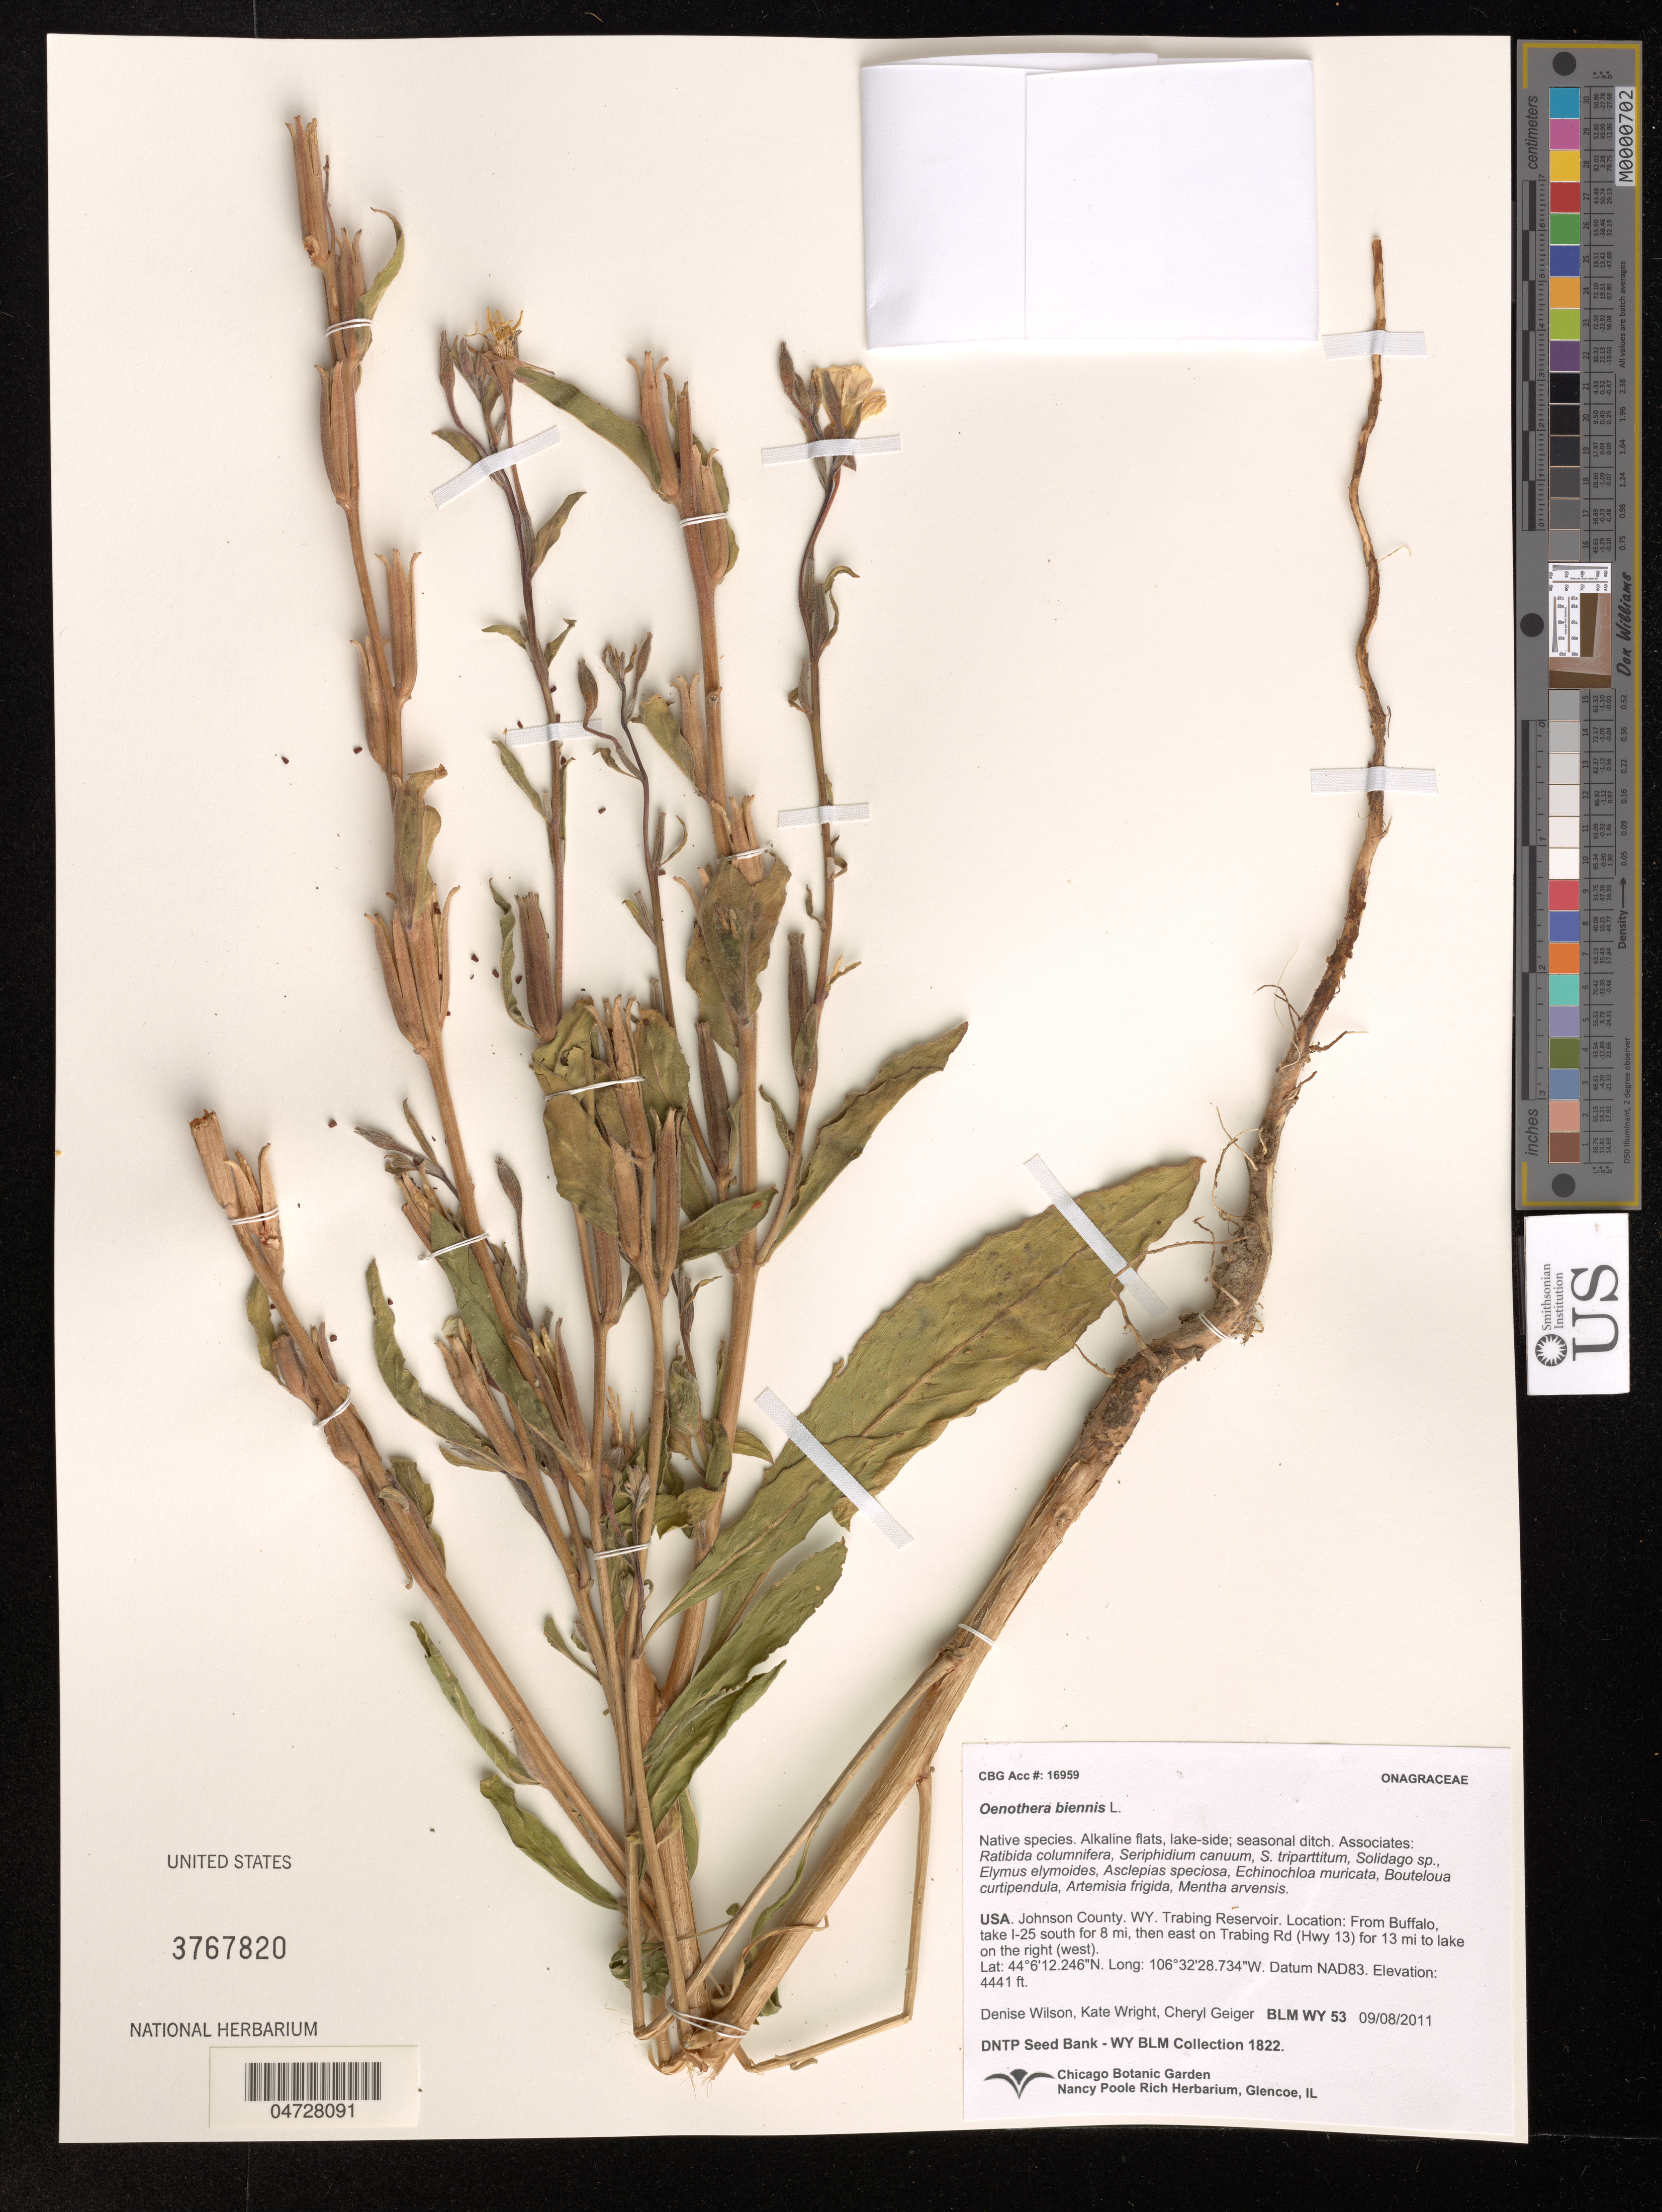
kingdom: Plantae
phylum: Tracheophyta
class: Magnoliopsida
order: Myrtales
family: Onagraceae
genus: Oenothera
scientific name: Oenothera biennis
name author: L.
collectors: D. Wilson, K. Wright & C. Geiger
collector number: BLM WY 53/1822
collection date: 2011-08-09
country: United States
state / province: Wyoming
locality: Johnson County, Trabing Reservoir. From Buffalo, take I-25 south for 8 mi, then east on Trabing Rd (Hwy 13) for 13 mi to lake on the right (west).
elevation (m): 1354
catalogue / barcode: US 3767820